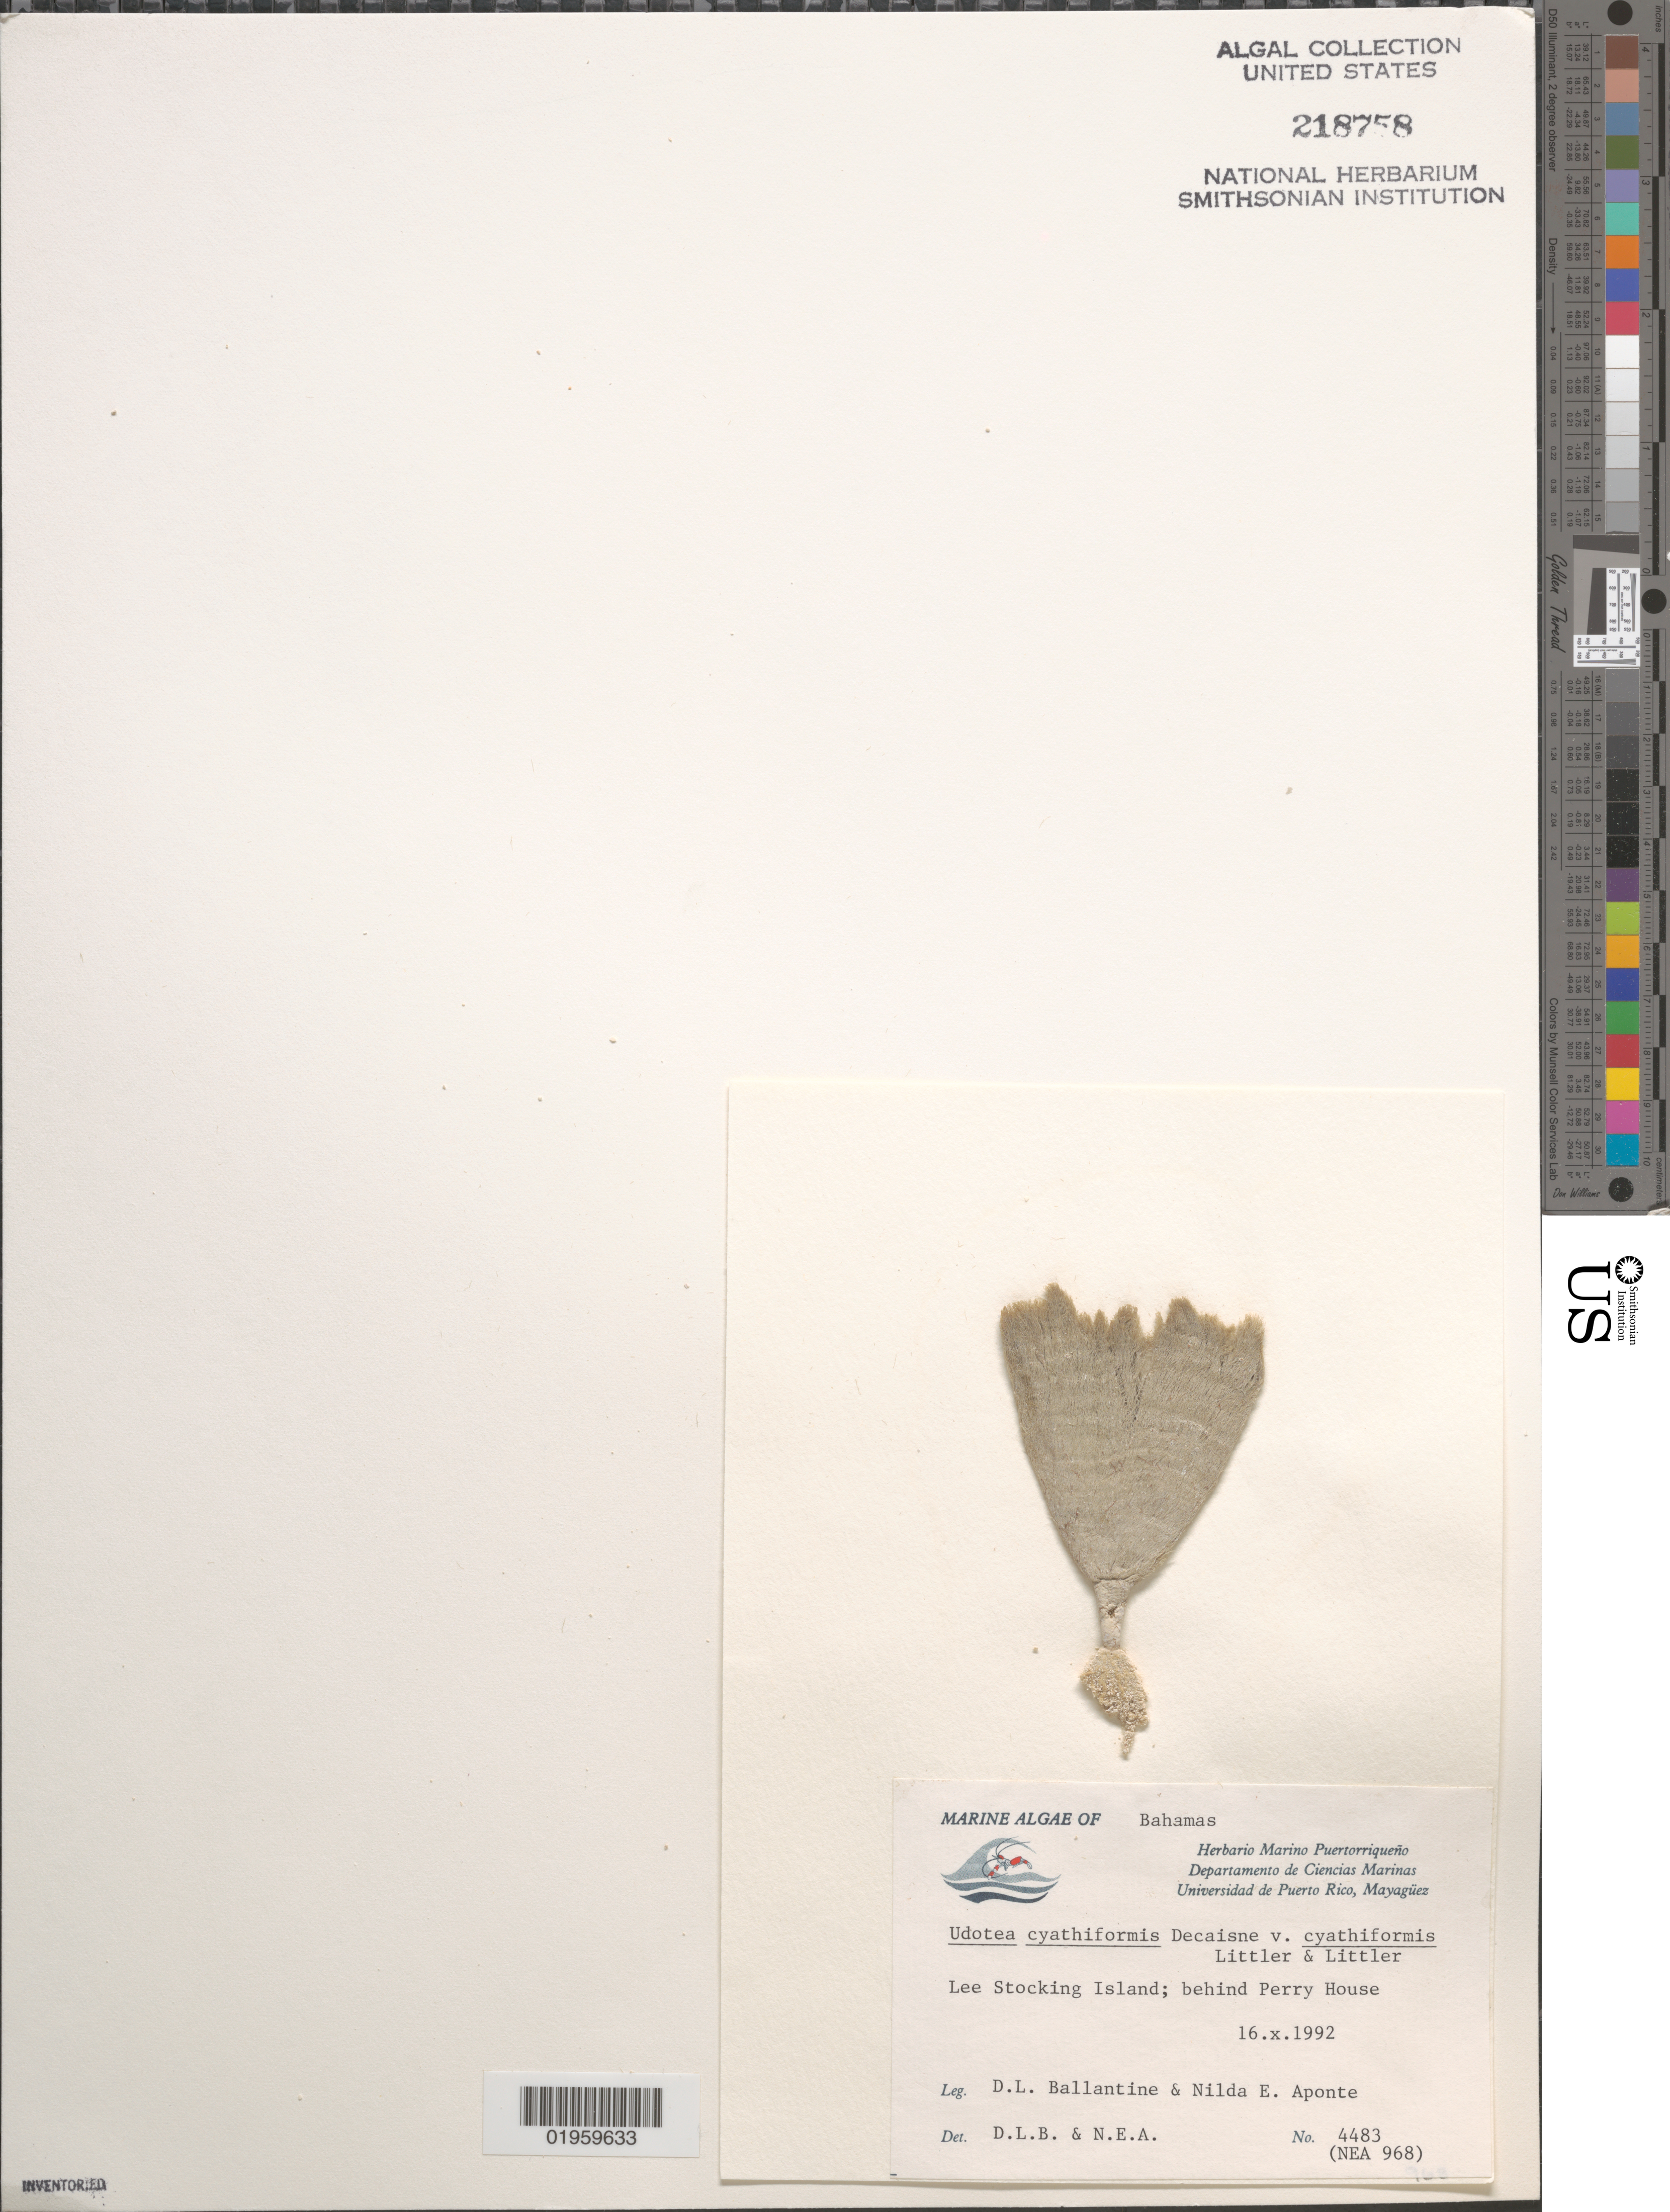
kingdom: Plantae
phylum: Chlorophyta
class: Ulvophyceae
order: Bryopsidales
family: Udoteaceae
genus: Udotea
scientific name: Udotea cyathiformis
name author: Decne.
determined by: Ballantine, D. L.; Aponte, N. E.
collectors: D.L. Ballantine & N. E. Aponte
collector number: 4483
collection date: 1992-10-16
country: Bahamas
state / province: Exuma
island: Lee Stocking Island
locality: Behind Perry's House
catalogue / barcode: US 218758